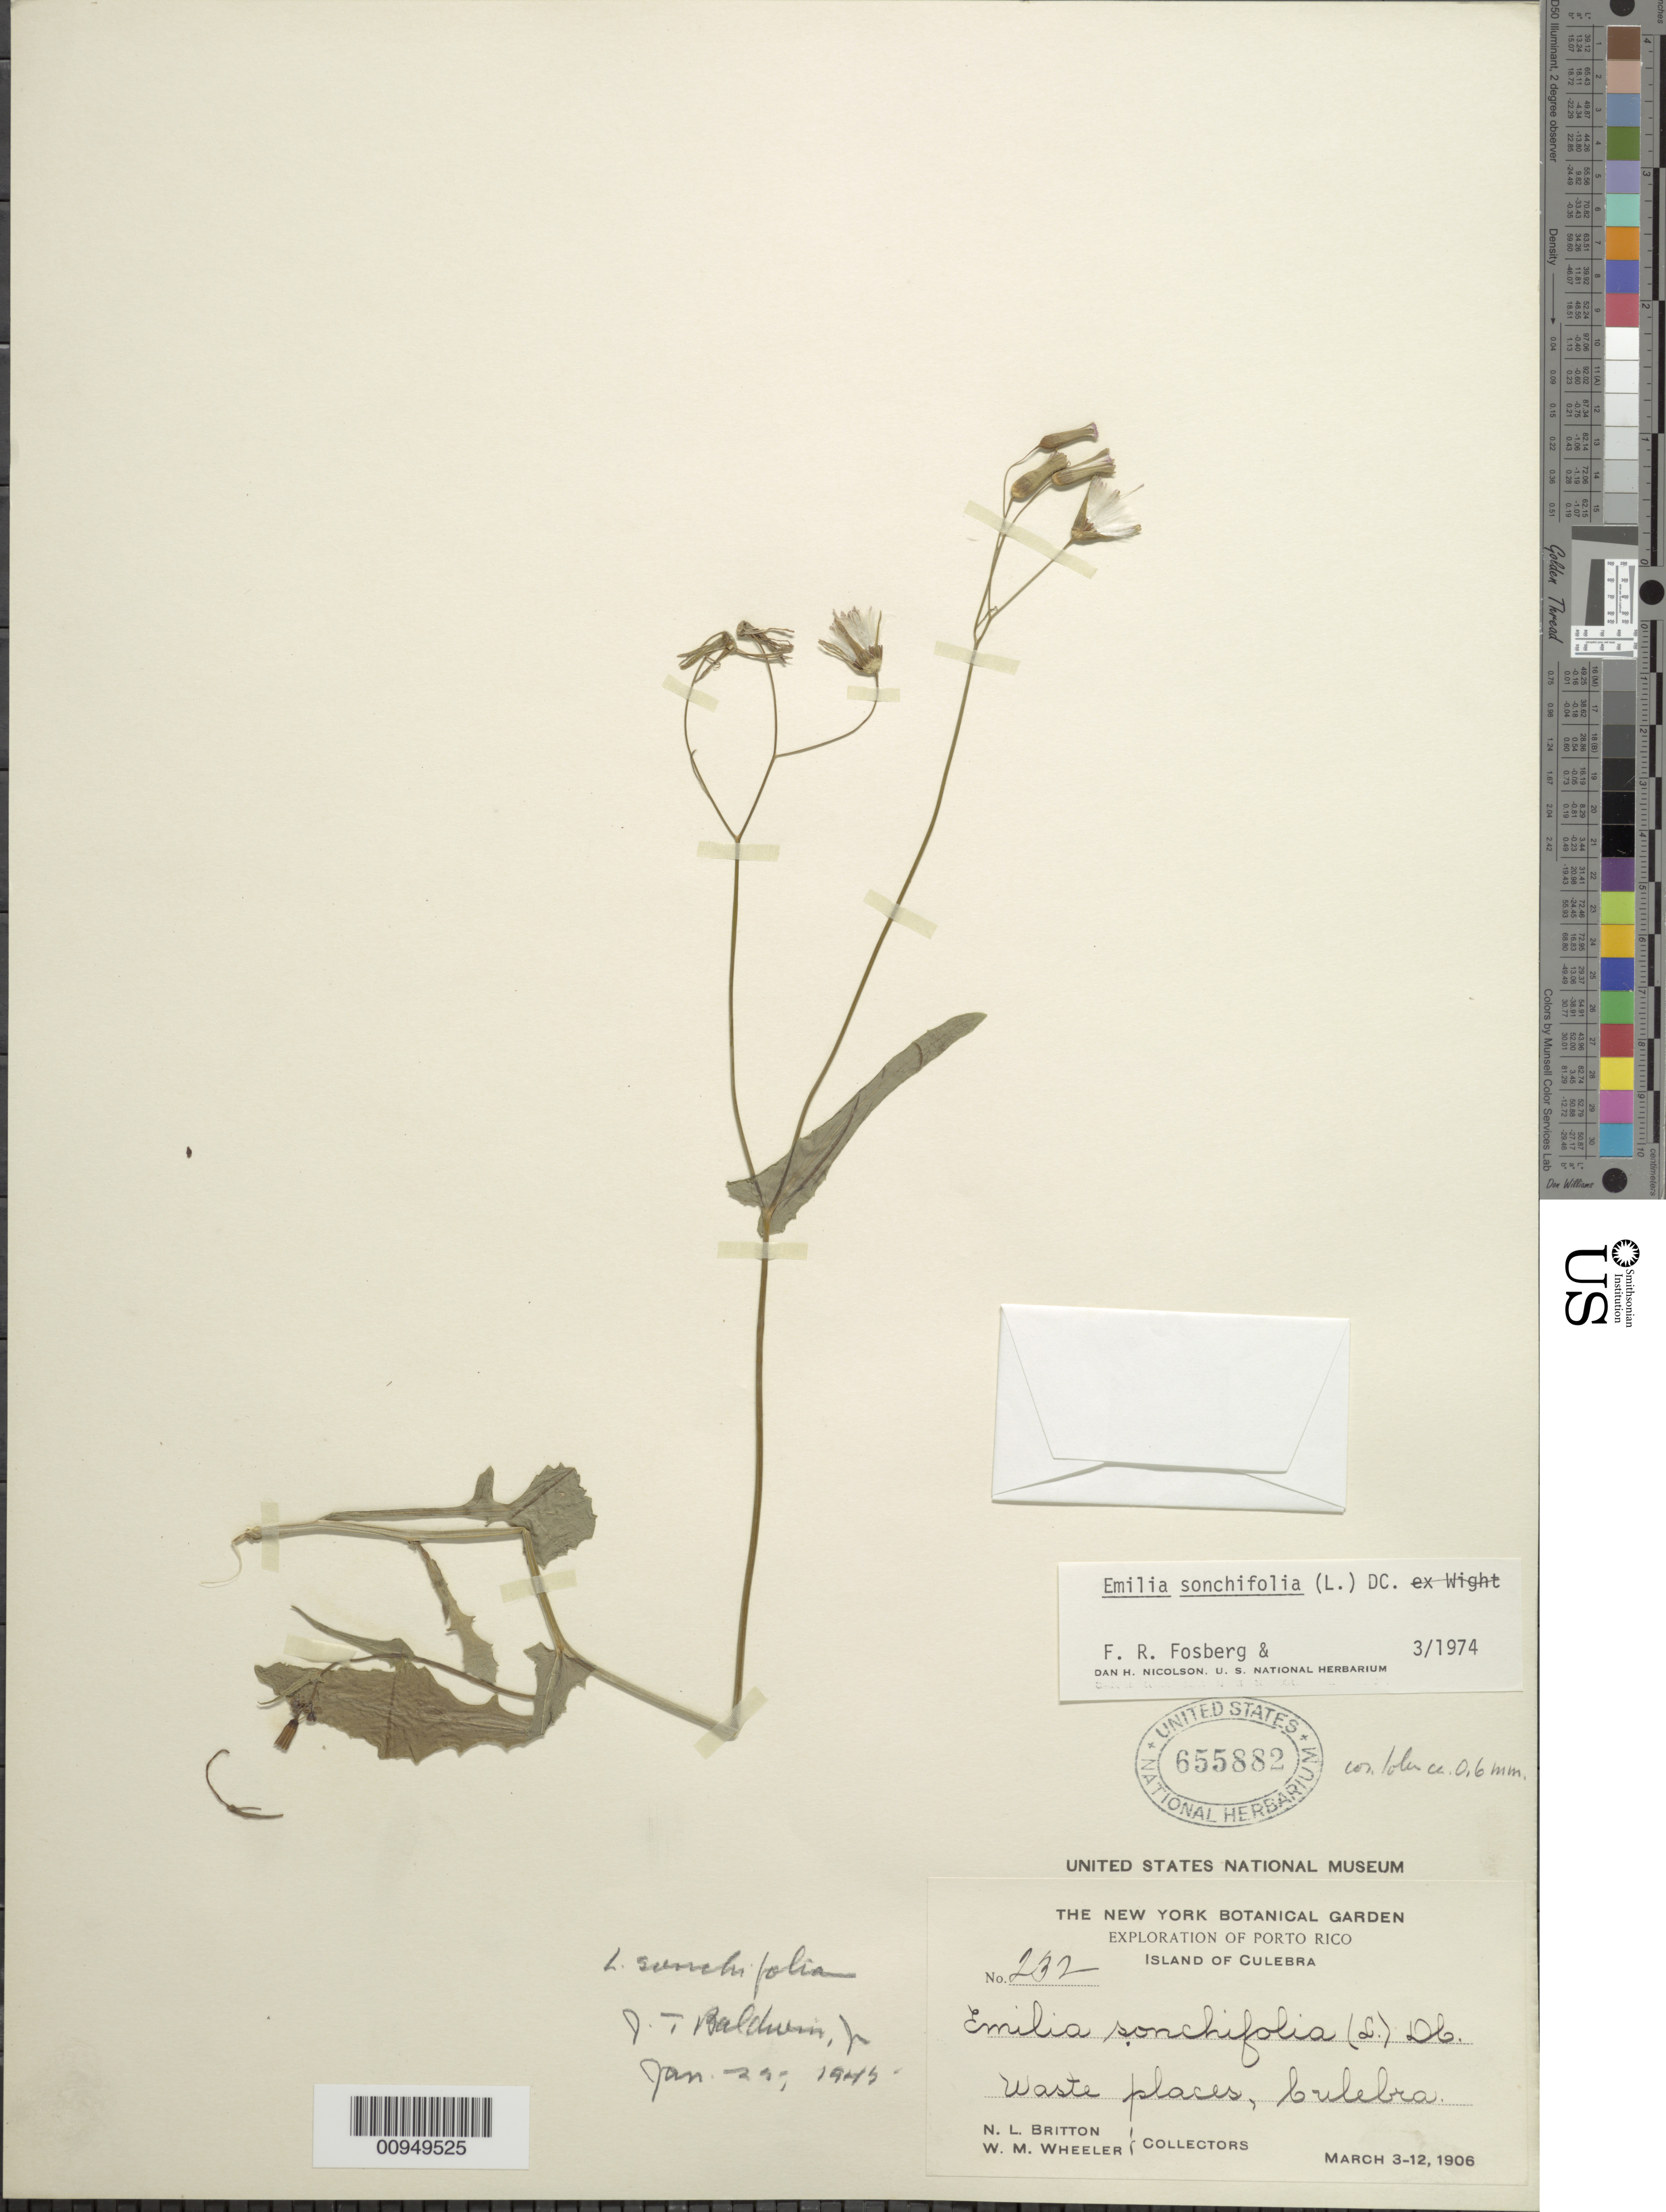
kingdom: Plantae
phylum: Tracheophyta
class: Magnoliopsida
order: Asterales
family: Asteraceae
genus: Emilia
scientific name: Emilia sonchifolia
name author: (L.) DC.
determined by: Fosberg, F. R.; Nicolson, D. H.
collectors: N. Britton & W. Wheeler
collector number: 232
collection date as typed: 03 Mar 1906 to 12 Mar 1906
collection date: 1906-03-03/1906-03-12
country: Puerto Rico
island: Culebra I.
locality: Culebra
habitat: Waste places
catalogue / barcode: US 655882